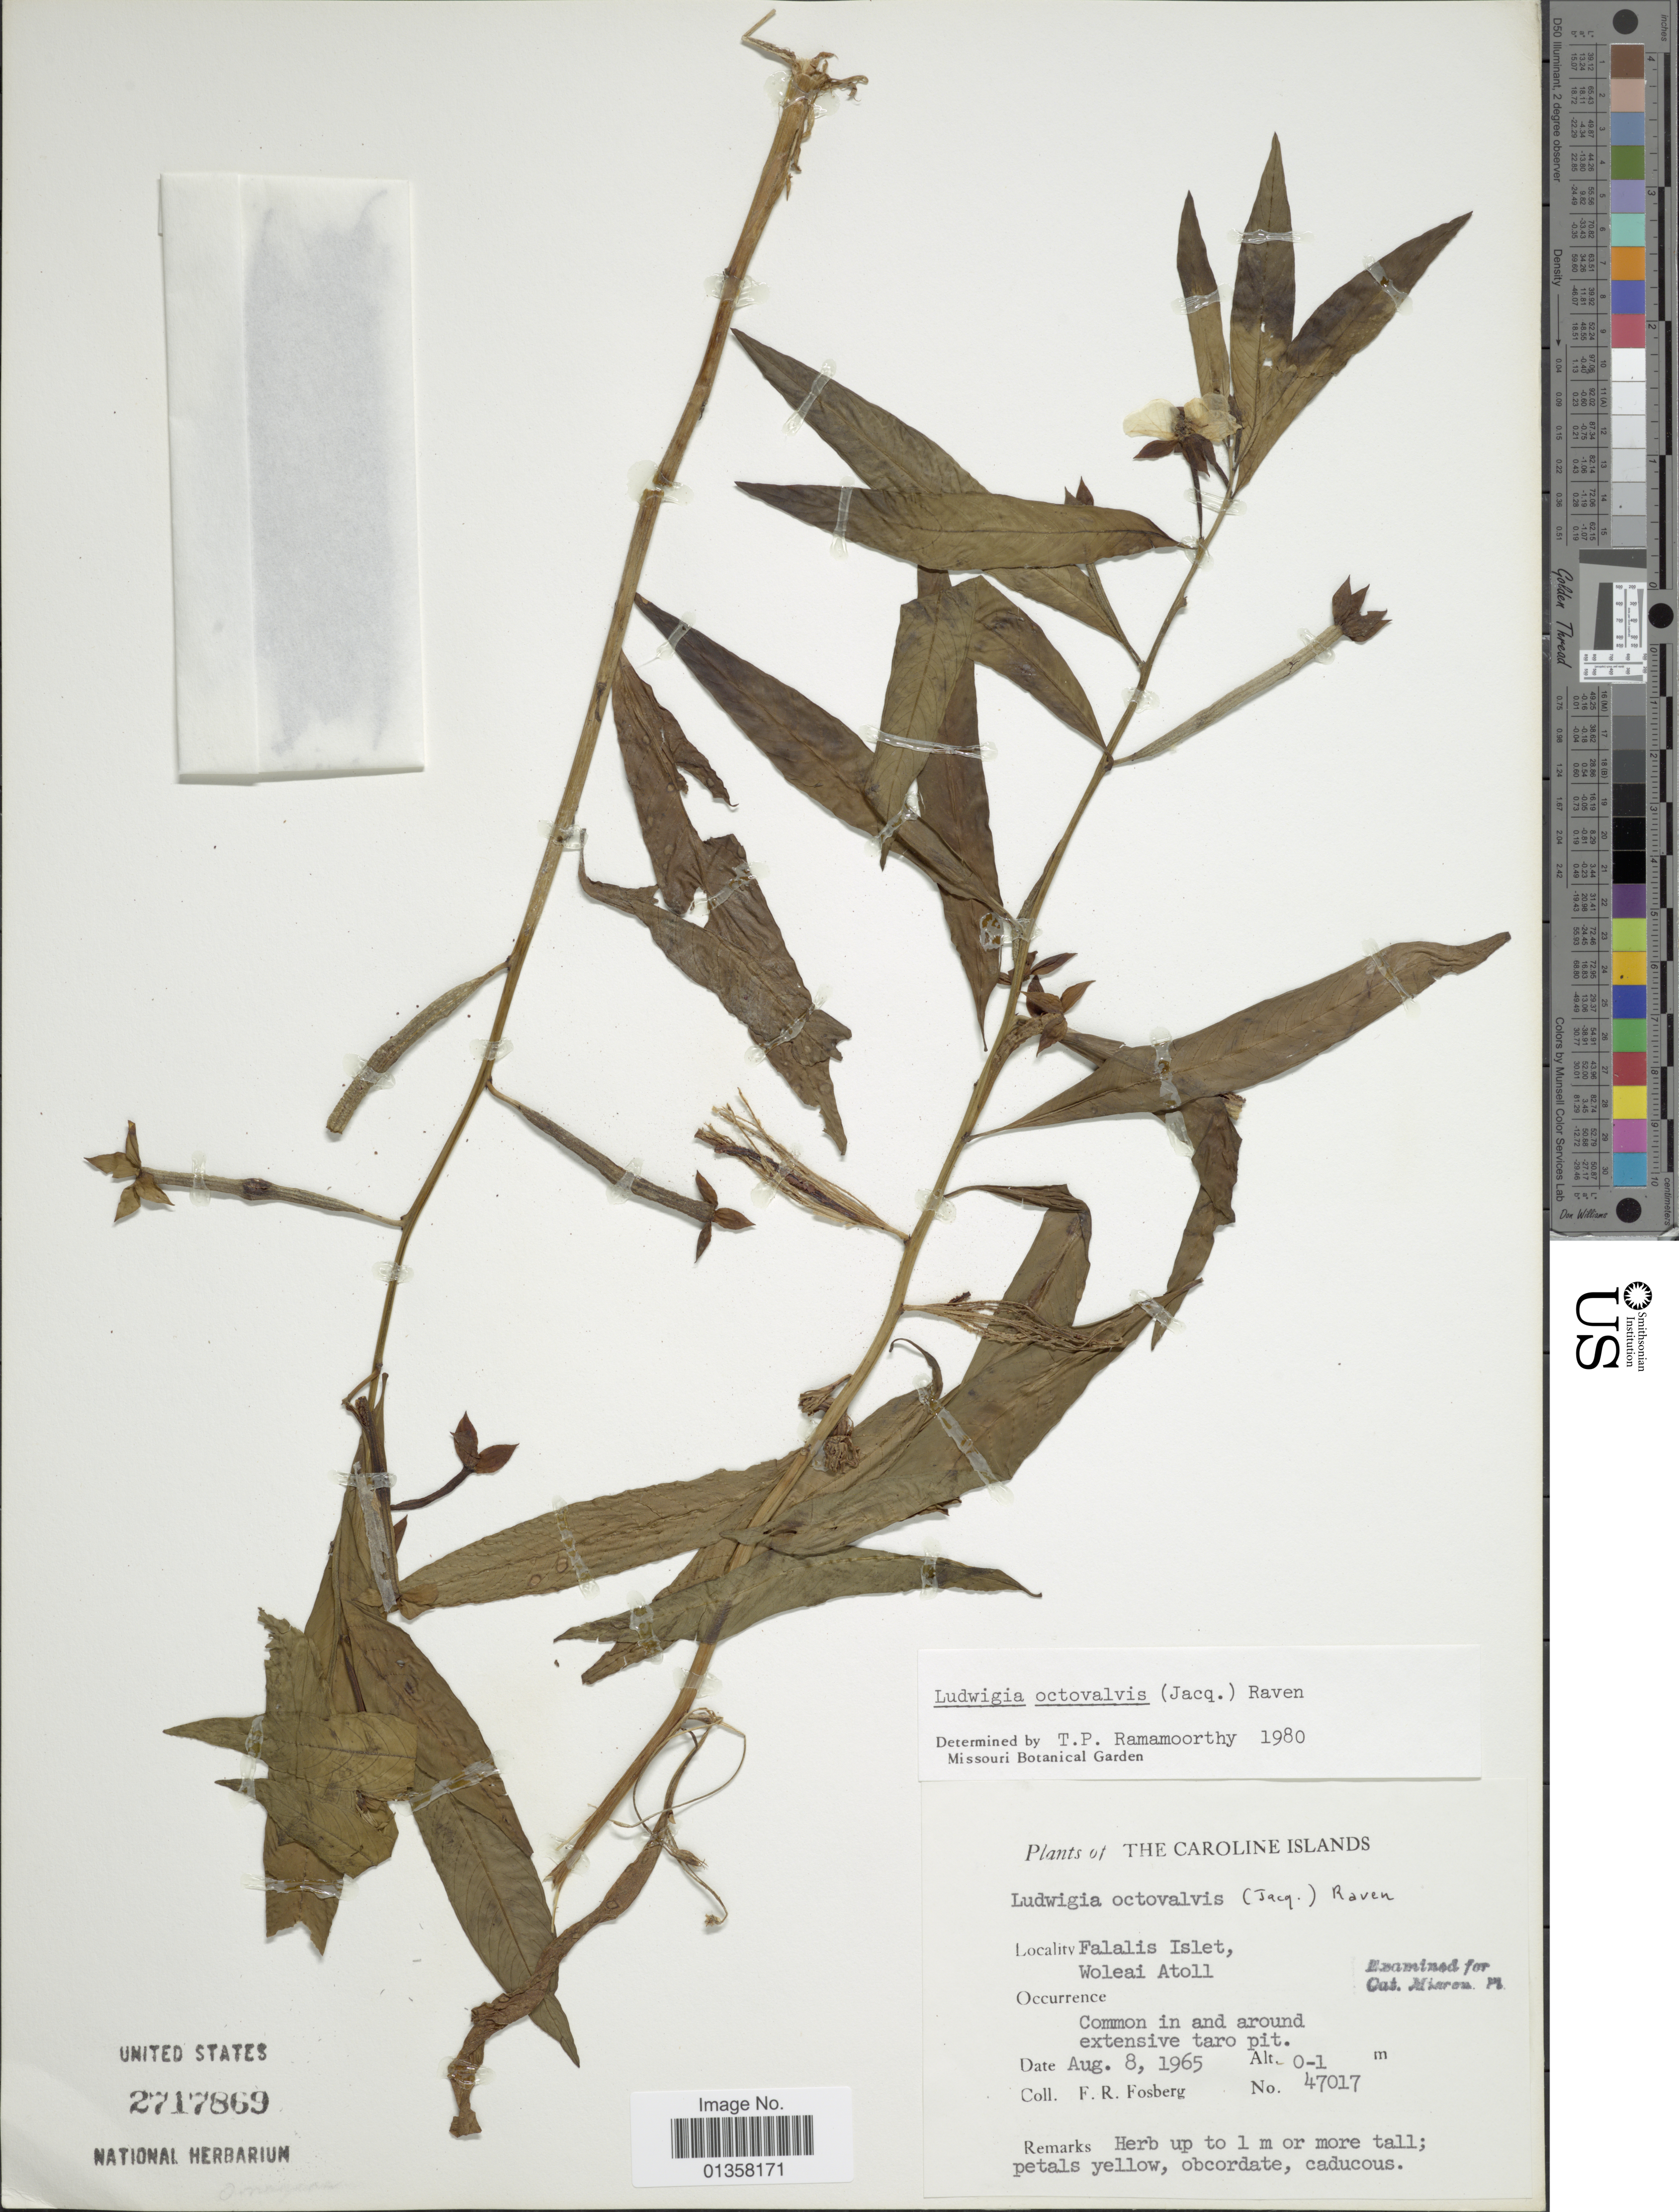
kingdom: Plantae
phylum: Tracheophyta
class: Magnoliopsida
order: Myrtales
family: Onagraceae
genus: Ludwigia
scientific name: Ludwigia octovalvis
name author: (Jacq.) P.H. Raven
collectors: F. R. Fosberg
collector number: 47017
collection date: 1965-08-08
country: Micronesia, Federated States of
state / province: Yap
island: Woleai Atoll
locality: The Caroline Islands, Falalis Islet, Woleai Atoll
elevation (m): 0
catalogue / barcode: US 2717869